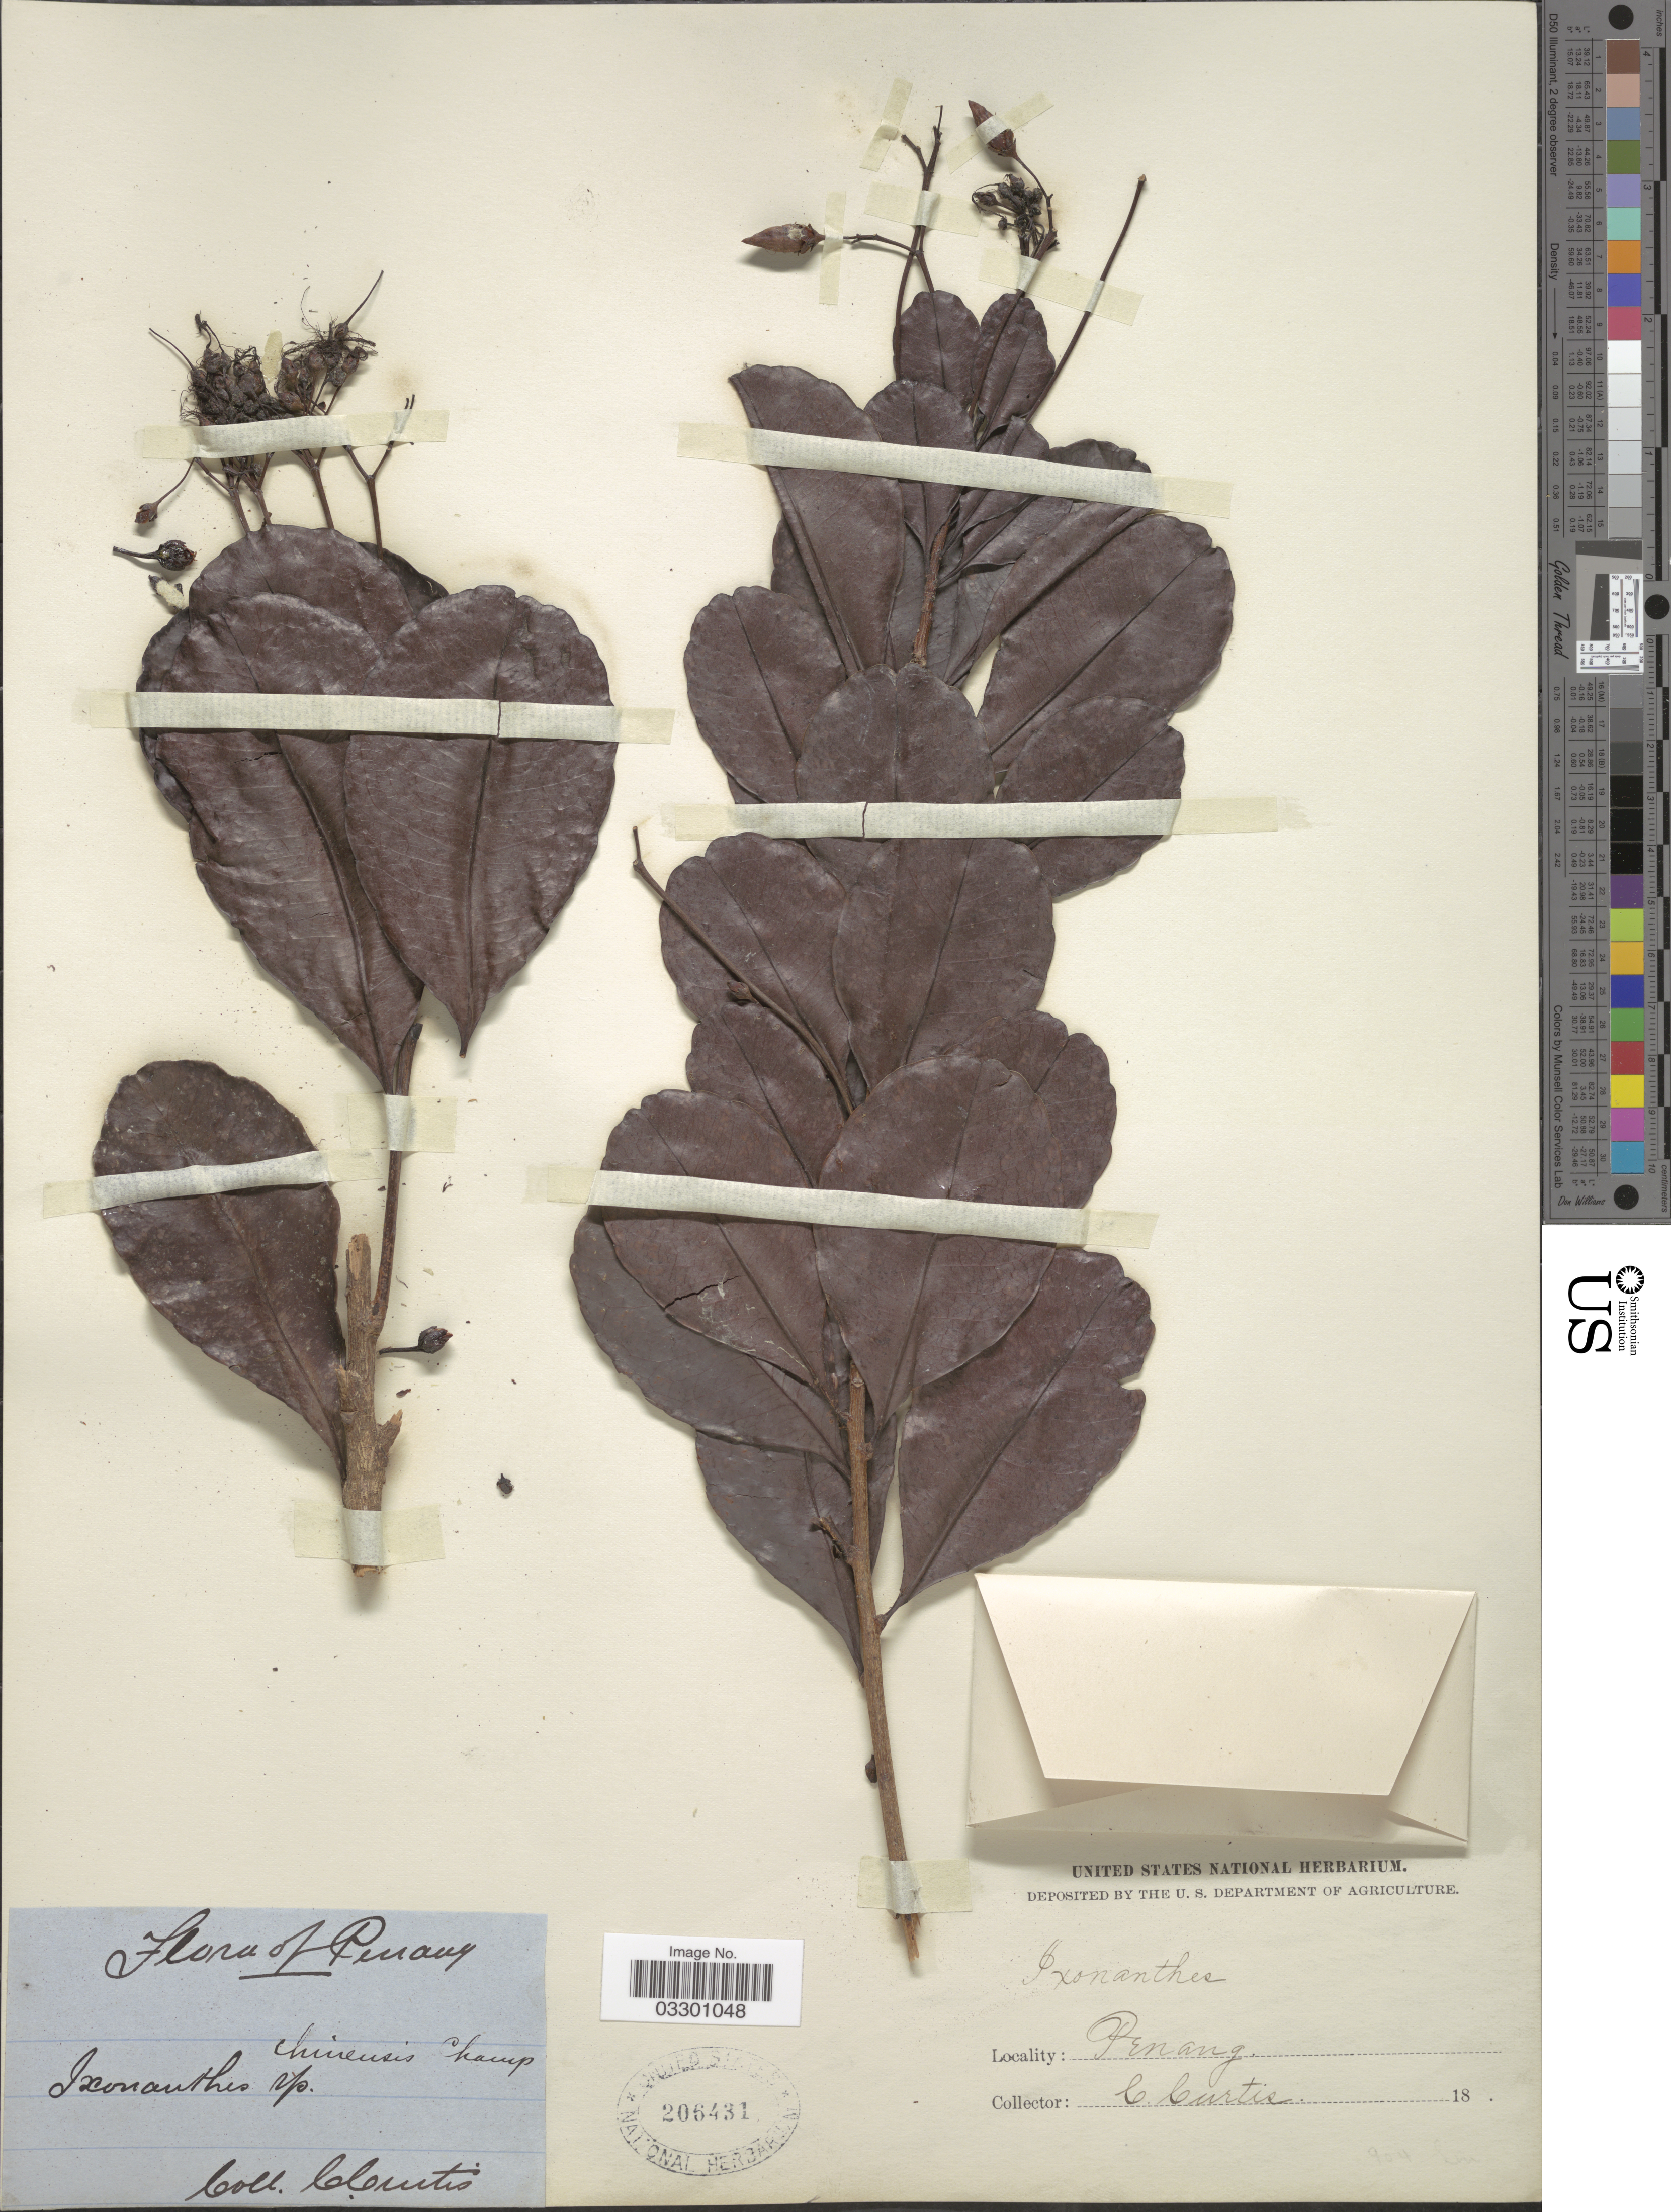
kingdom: Plantae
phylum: Tracheophyta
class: Magnoliopsida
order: Malpighiales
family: Ixonanthaceae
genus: Ixonanthes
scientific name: Ixonanthes reticulata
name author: Jack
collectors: C. Curtis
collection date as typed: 18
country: Malaysia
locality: Penang.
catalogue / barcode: US 206431